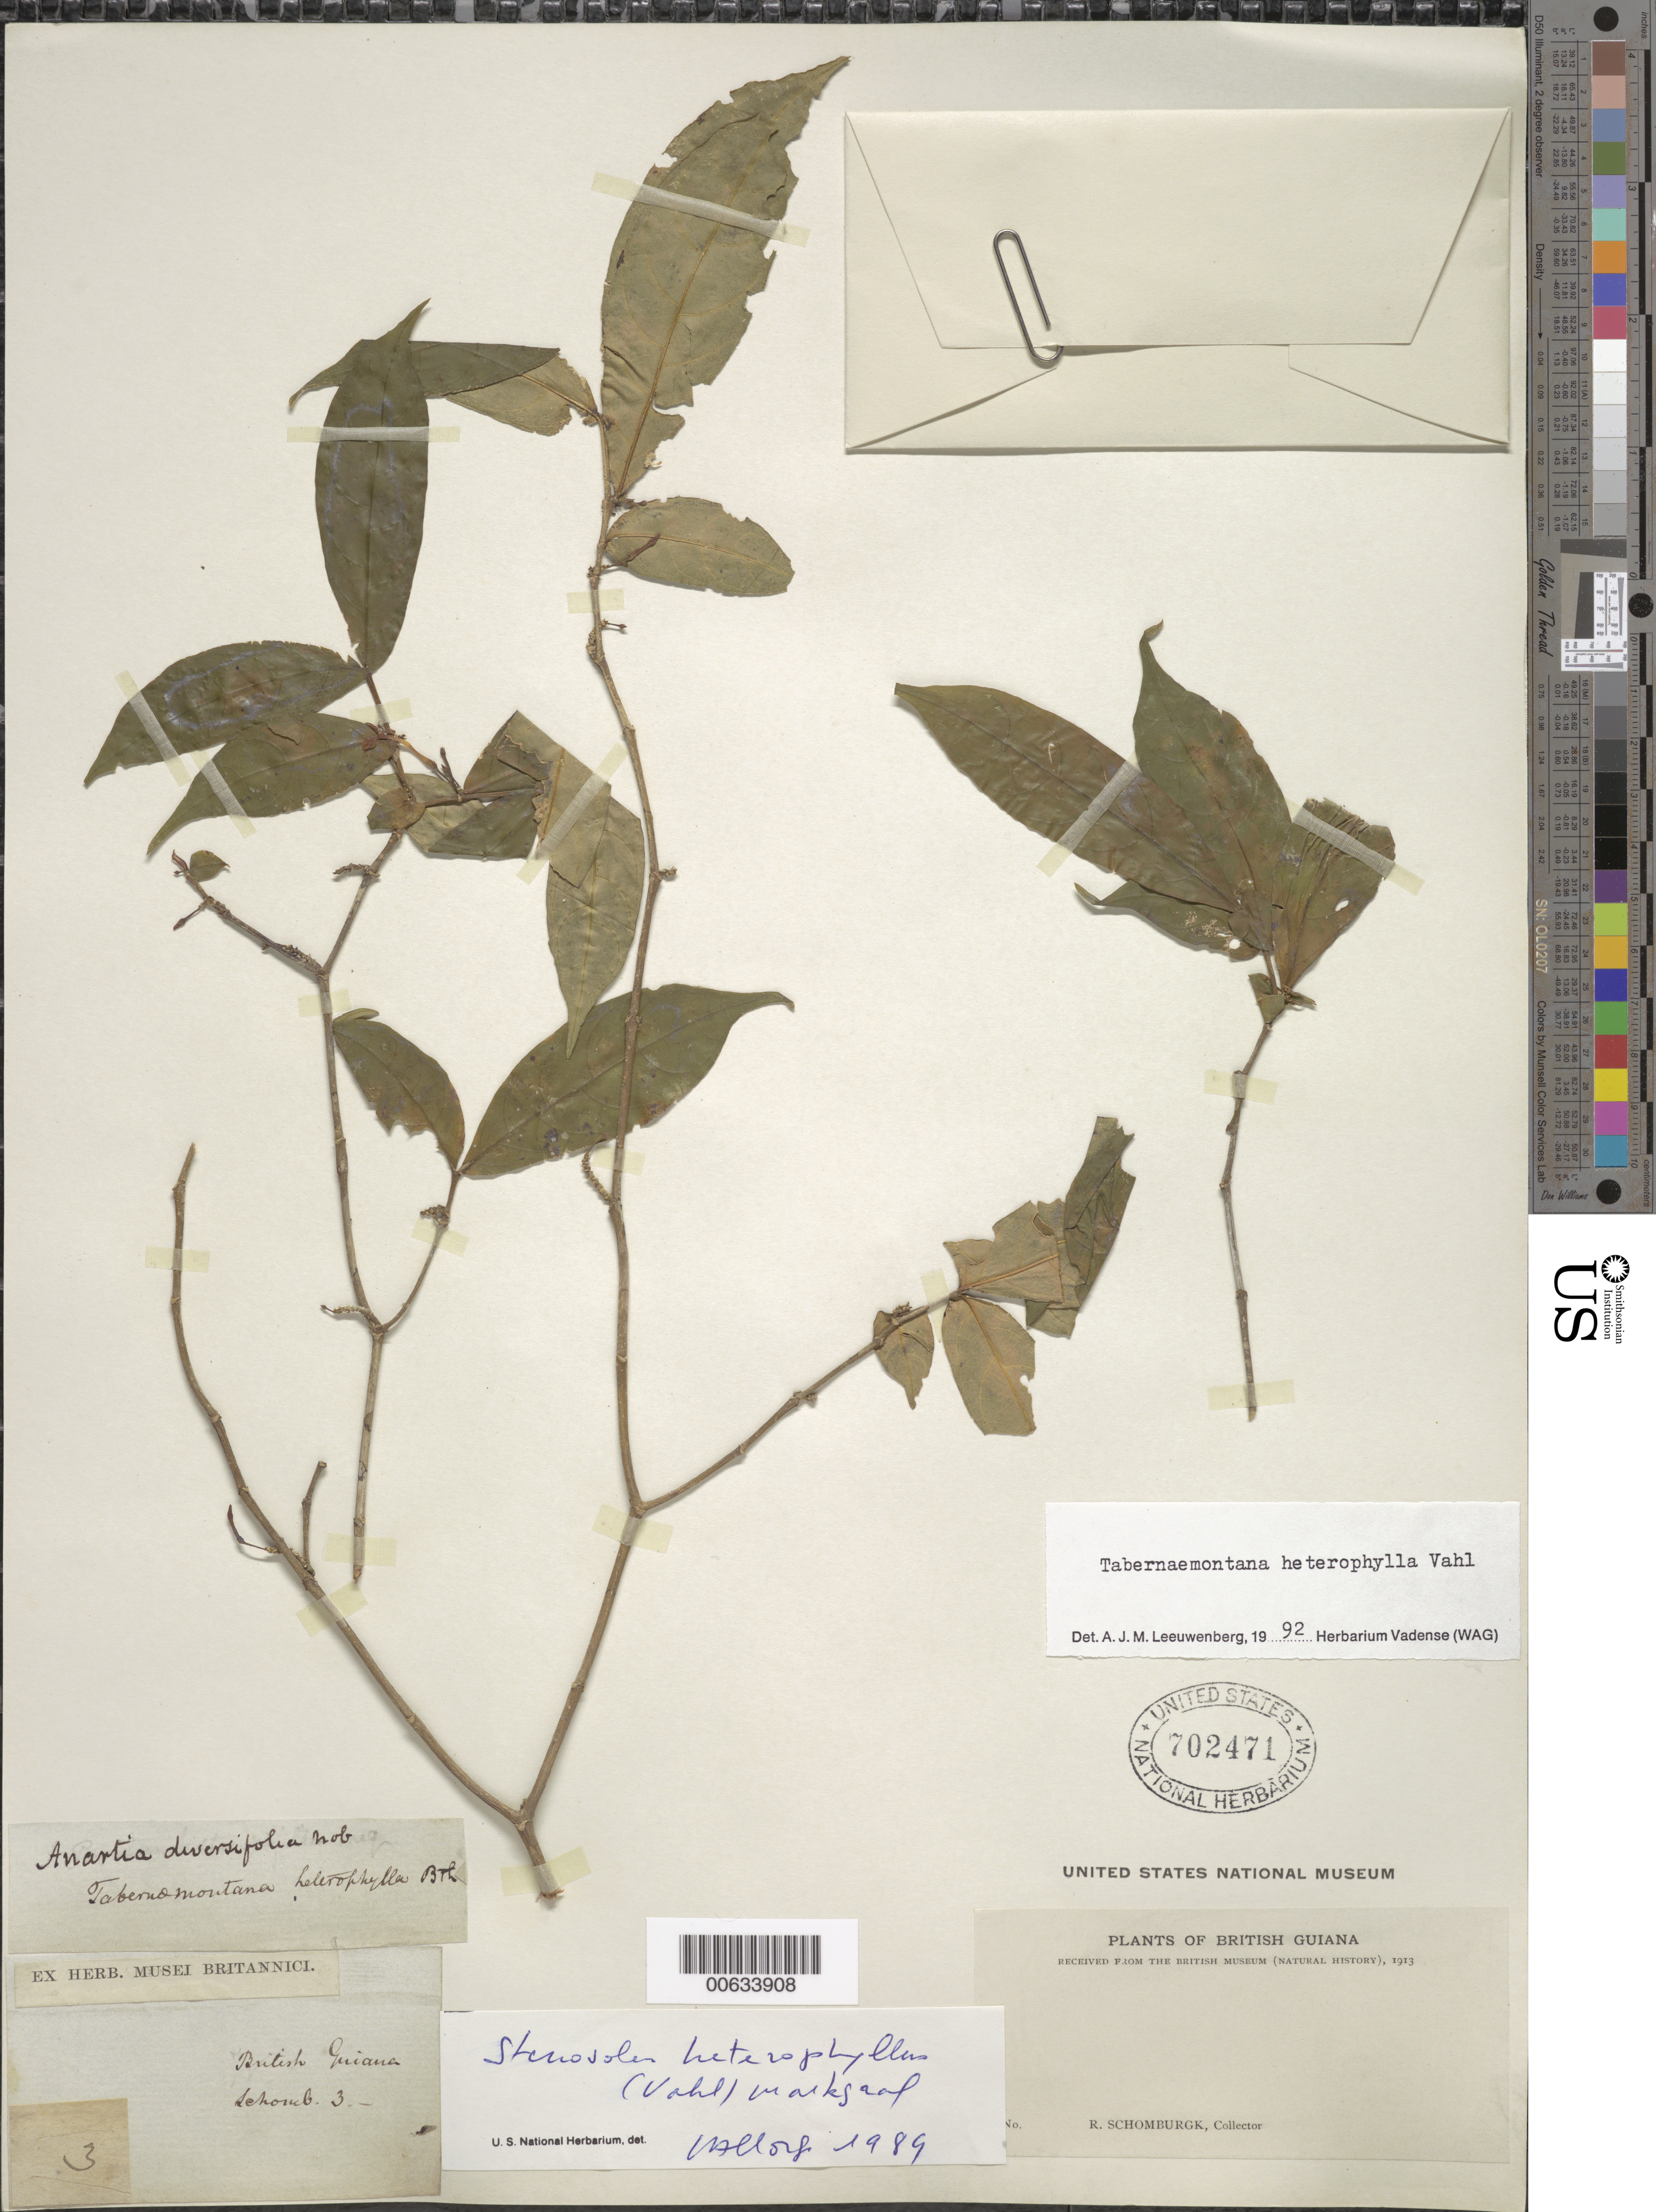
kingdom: Plantae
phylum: Tracheophyta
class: Magnoliopsida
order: Gentianales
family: Apocynaceae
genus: Tabernaemontana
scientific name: Tabernaemontana heterophylla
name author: Vahl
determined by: Leeuwenberg, A. J. M.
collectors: R. H. Schomburgk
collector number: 3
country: Guyana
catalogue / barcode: US 702471